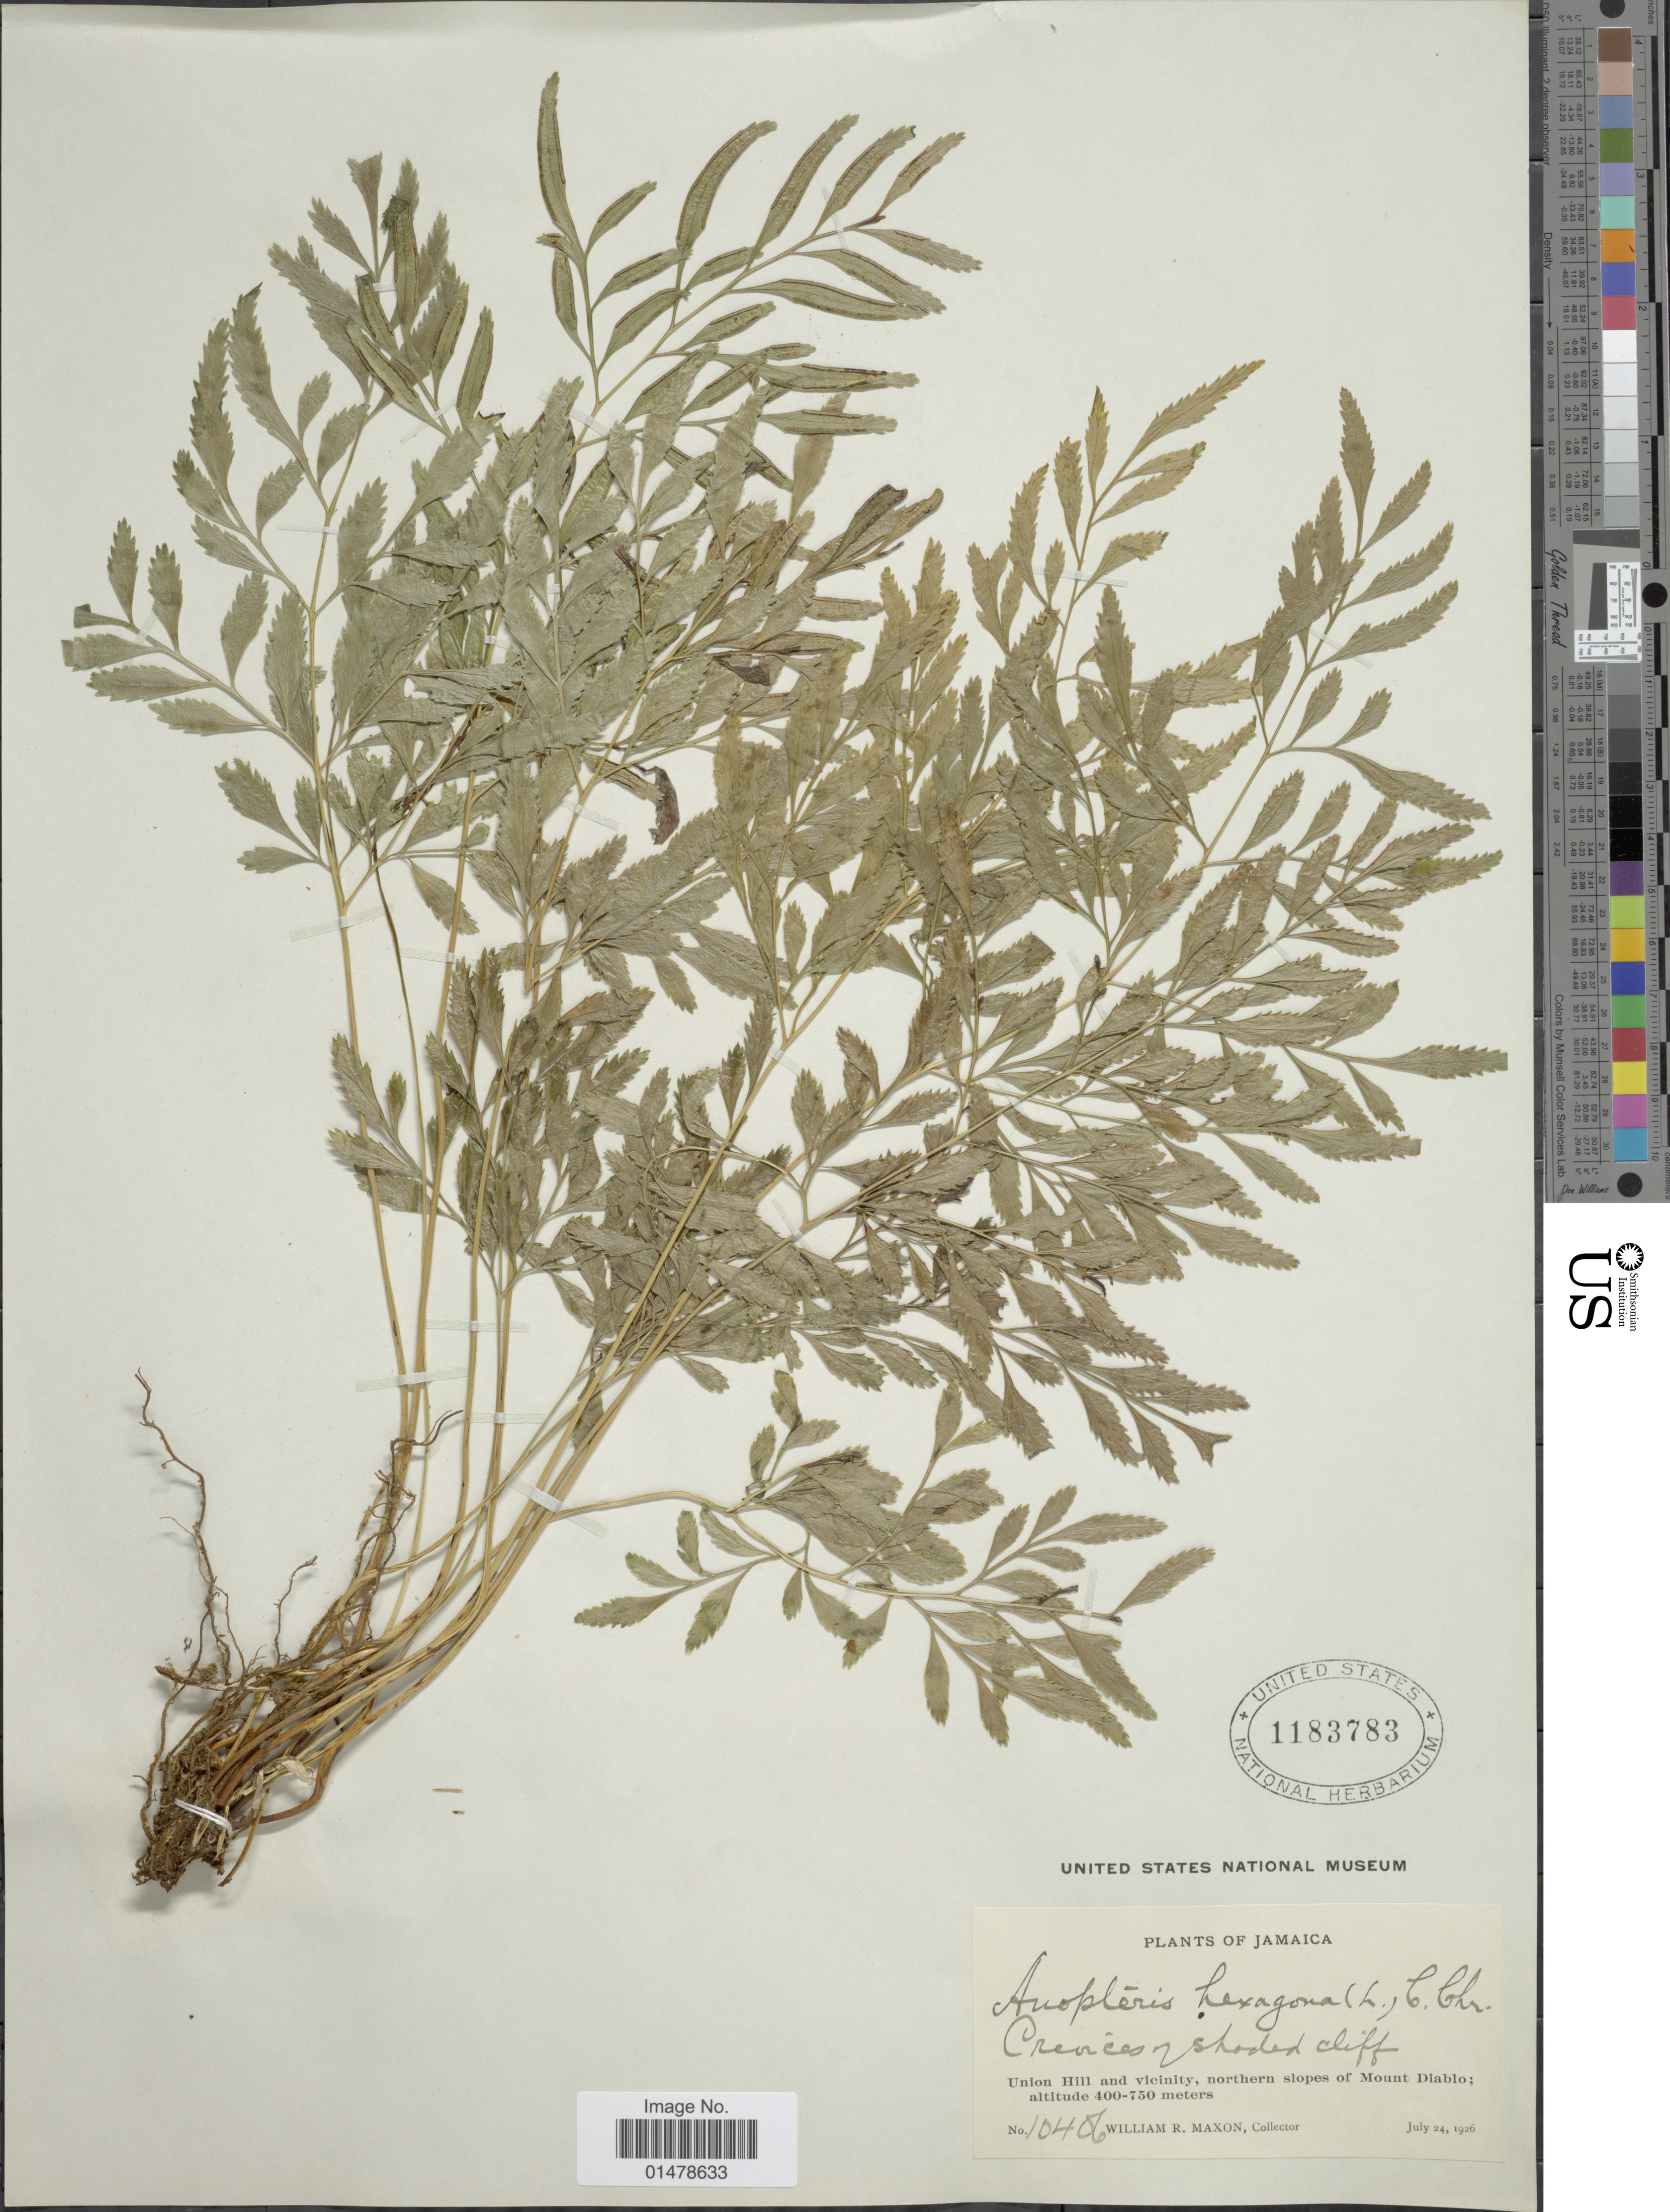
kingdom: Plantae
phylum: Tracheophyta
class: Polypodiopsida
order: Polypodiales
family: Pteridaceae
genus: Pteris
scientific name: Pteris hexagona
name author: (L.) Proctor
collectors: W. R. Maxon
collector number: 10406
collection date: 1926-07-24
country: Jamaica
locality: Union Hill and vicinity, northern slopes of Mount Diablo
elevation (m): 400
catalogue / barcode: US 1183783